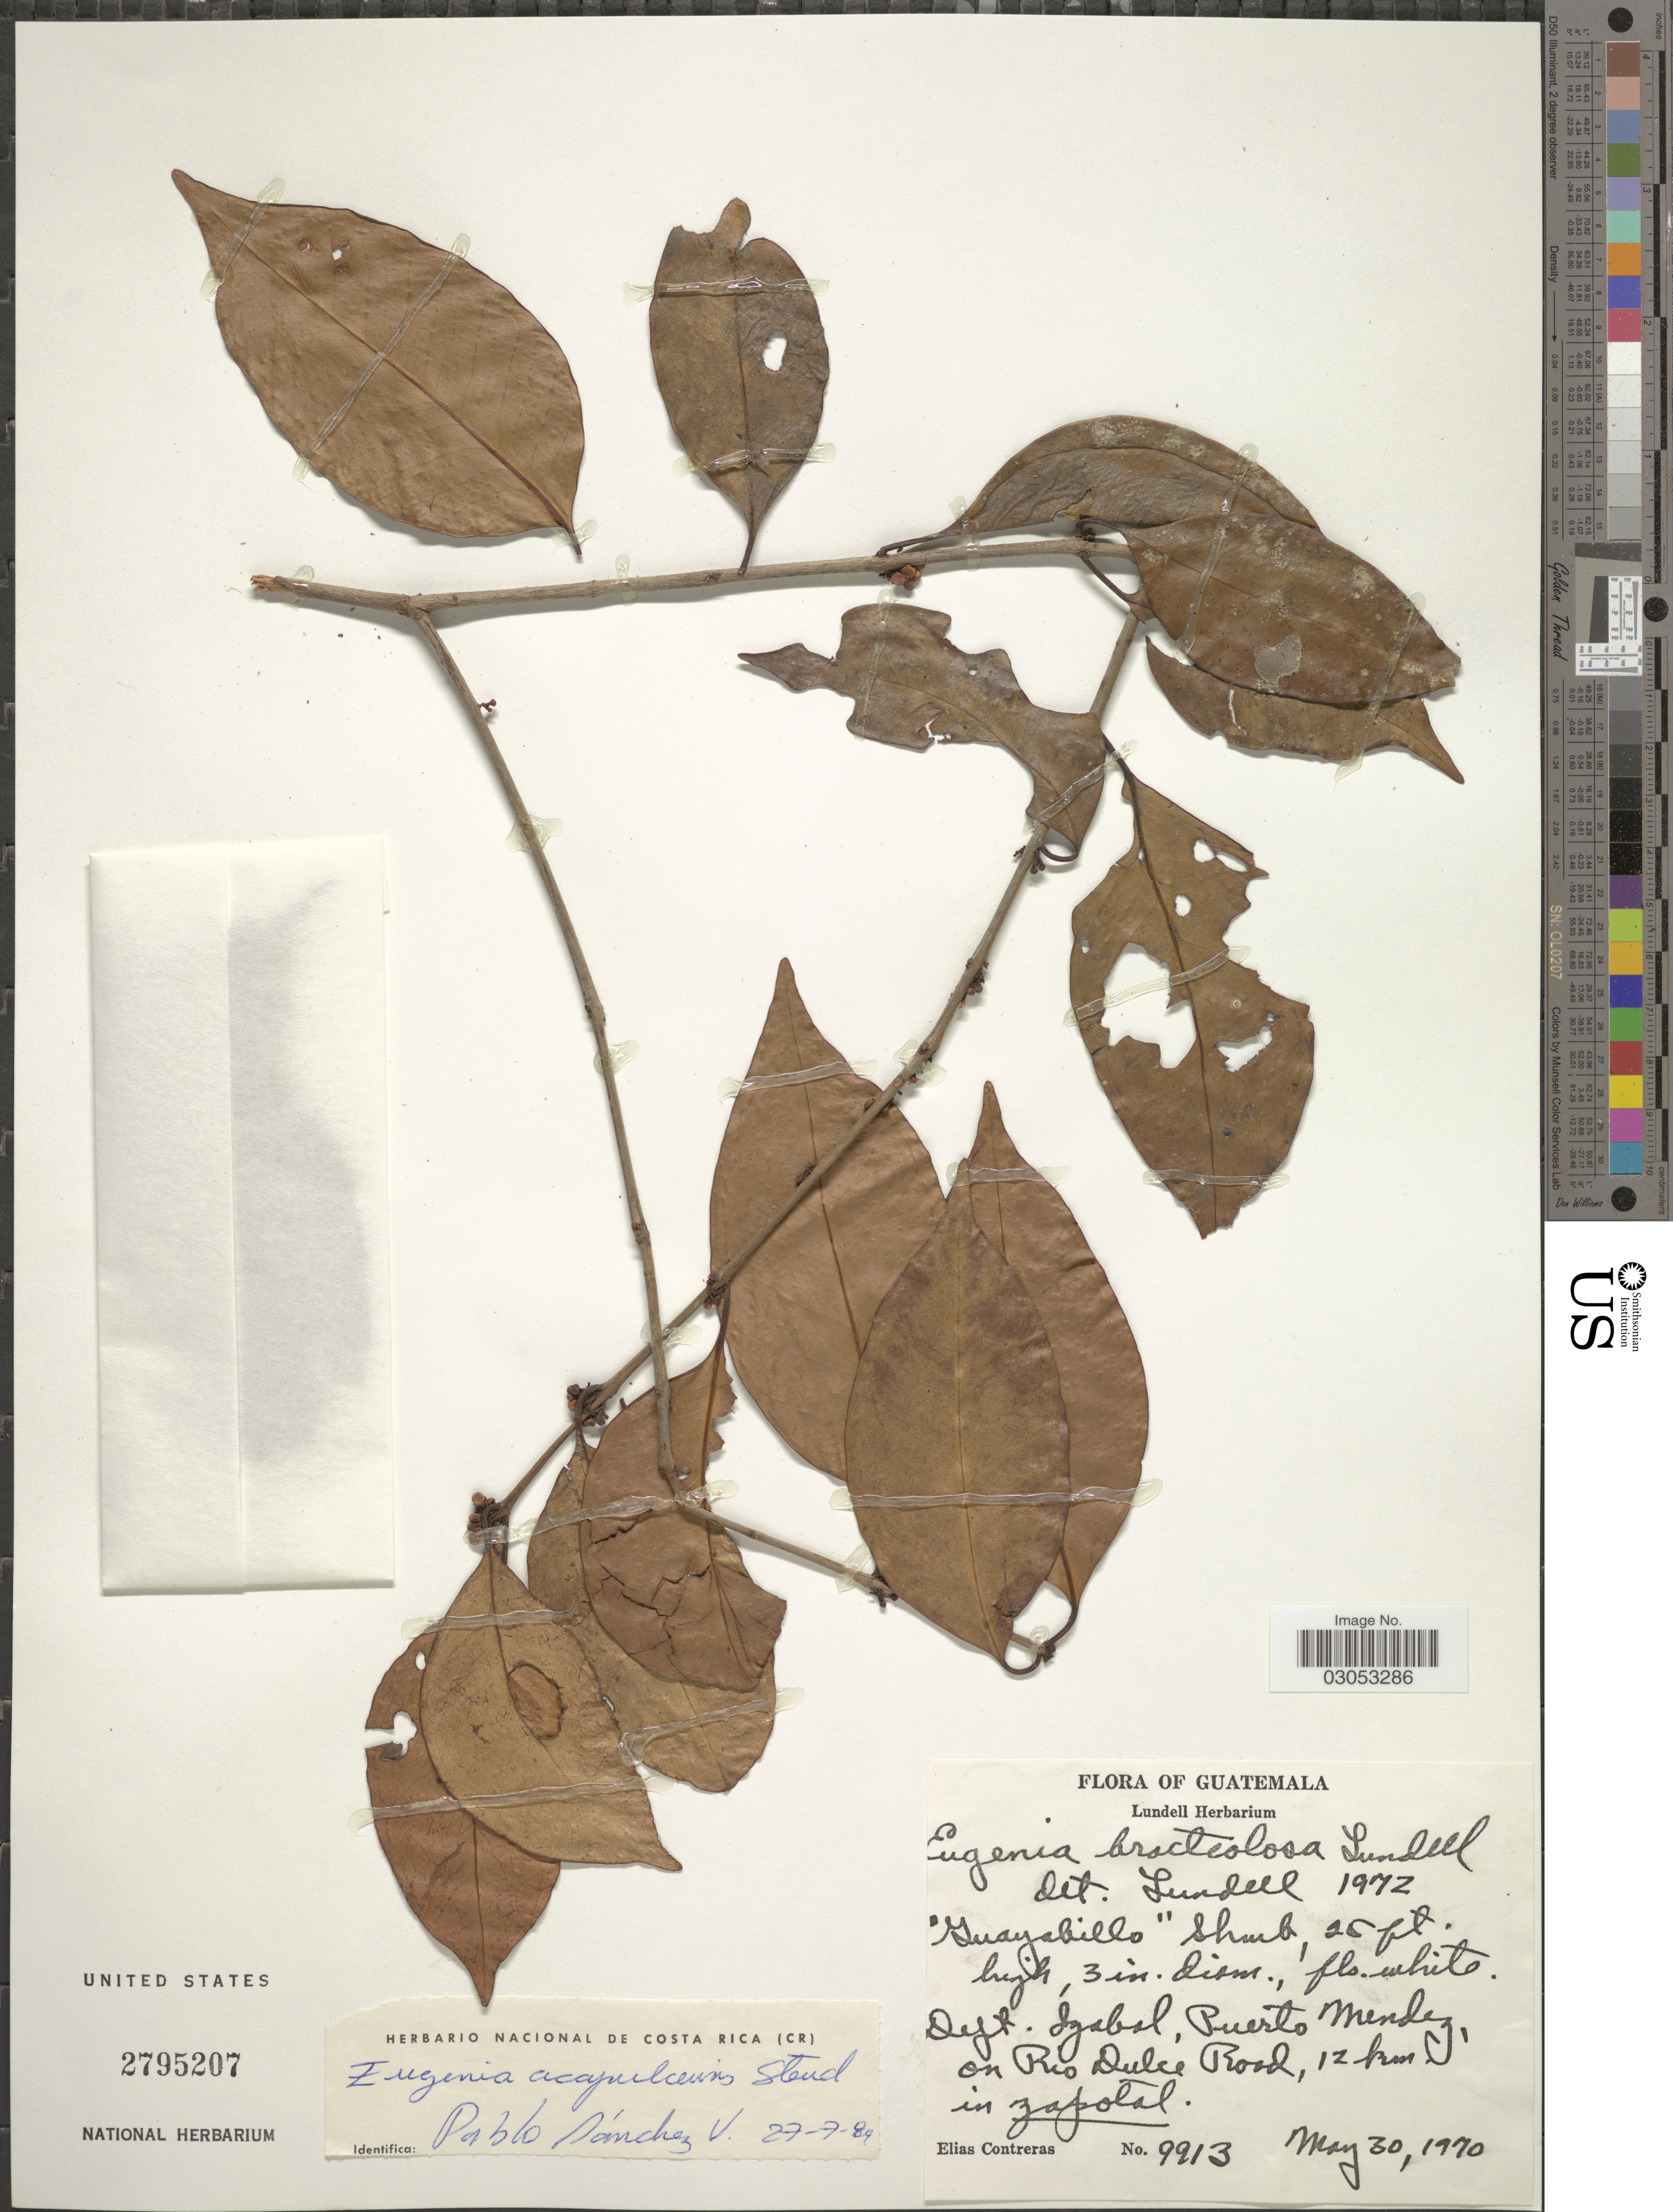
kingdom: Plantae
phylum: Tracheophyta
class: Magnoliopsida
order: Myrtales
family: Myrtaceae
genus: Eugenia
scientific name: Eugenia acapulcensis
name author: Steud.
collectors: E. Contreras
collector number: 9913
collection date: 1970-05-30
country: Guatemala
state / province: Izabal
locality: Dept. Izabal, Puerto Mendez, on Rio Dulce Road, 12 km in Zapotal.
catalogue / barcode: US 2795207